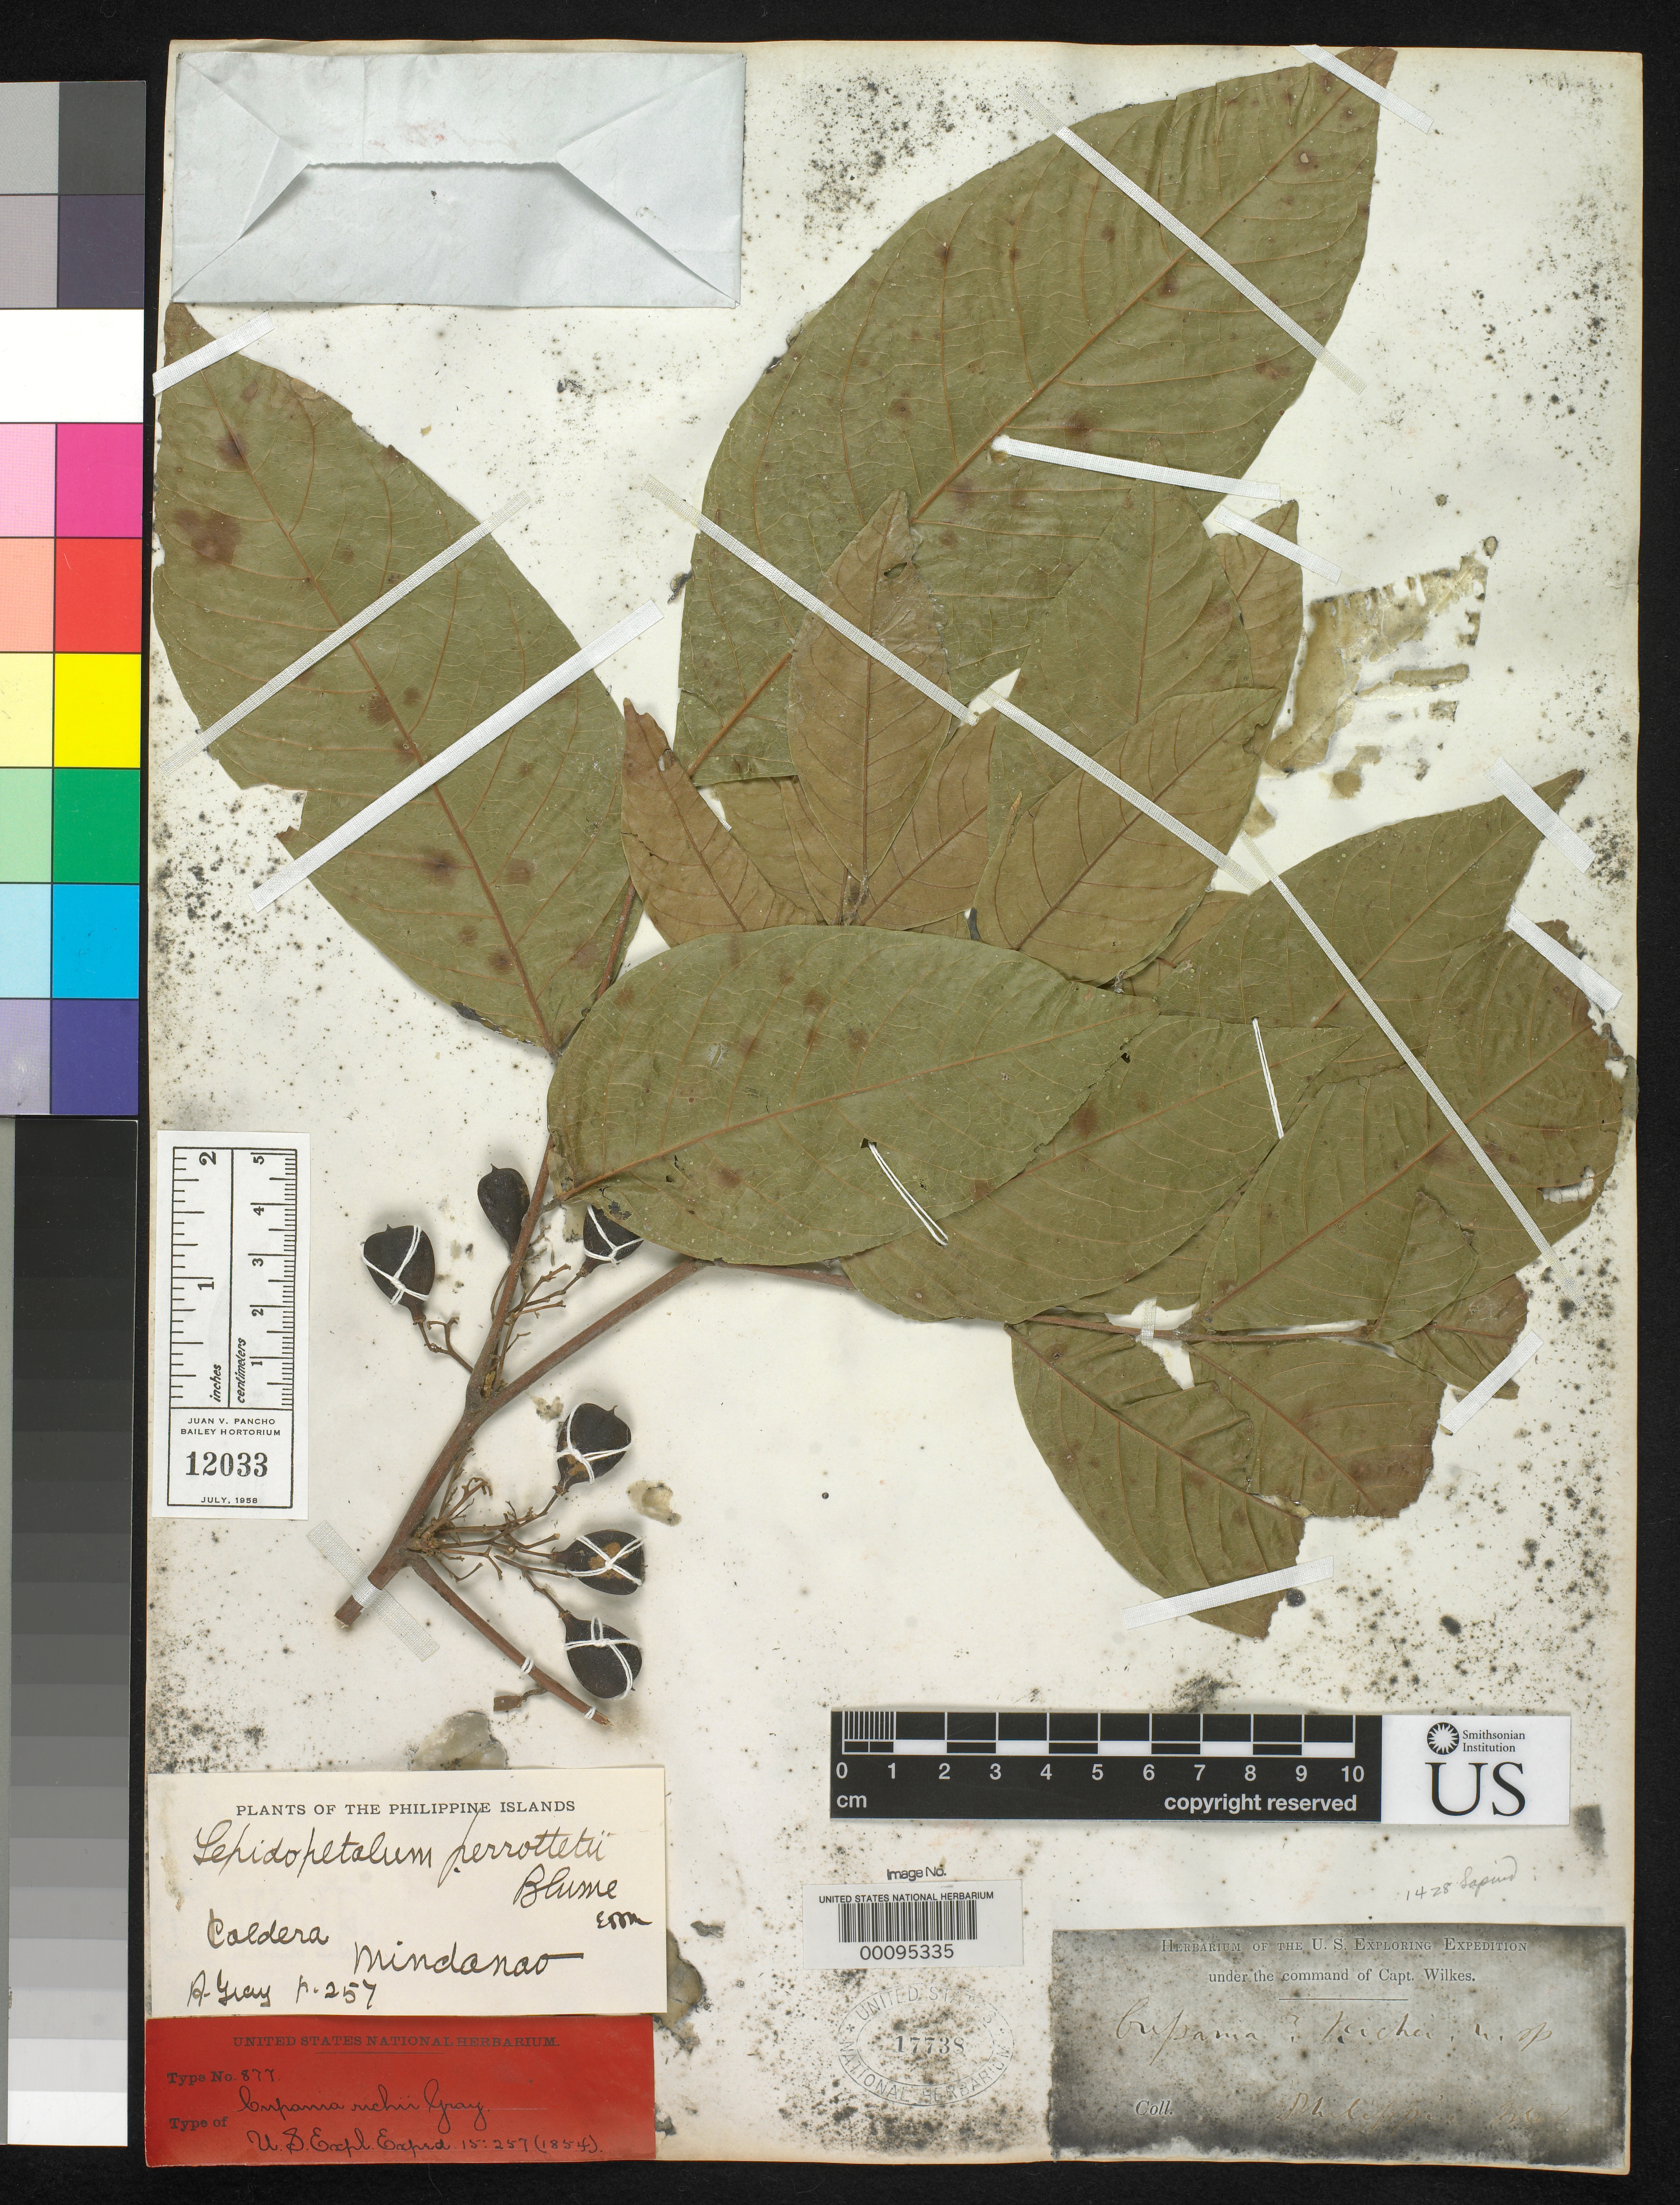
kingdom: Plantae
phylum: Tracheophyta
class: Magnoliopsida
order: Sapindales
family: Sapindaceae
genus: Cupania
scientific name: Cupania richii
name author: A. Gray in Wilkes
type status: Type Collection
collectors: Wilkes Explor. Exped.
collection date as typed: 1838 to -- --- 1842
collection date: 1838/1842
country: Philippines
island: Mindanao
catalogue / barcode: US 17738